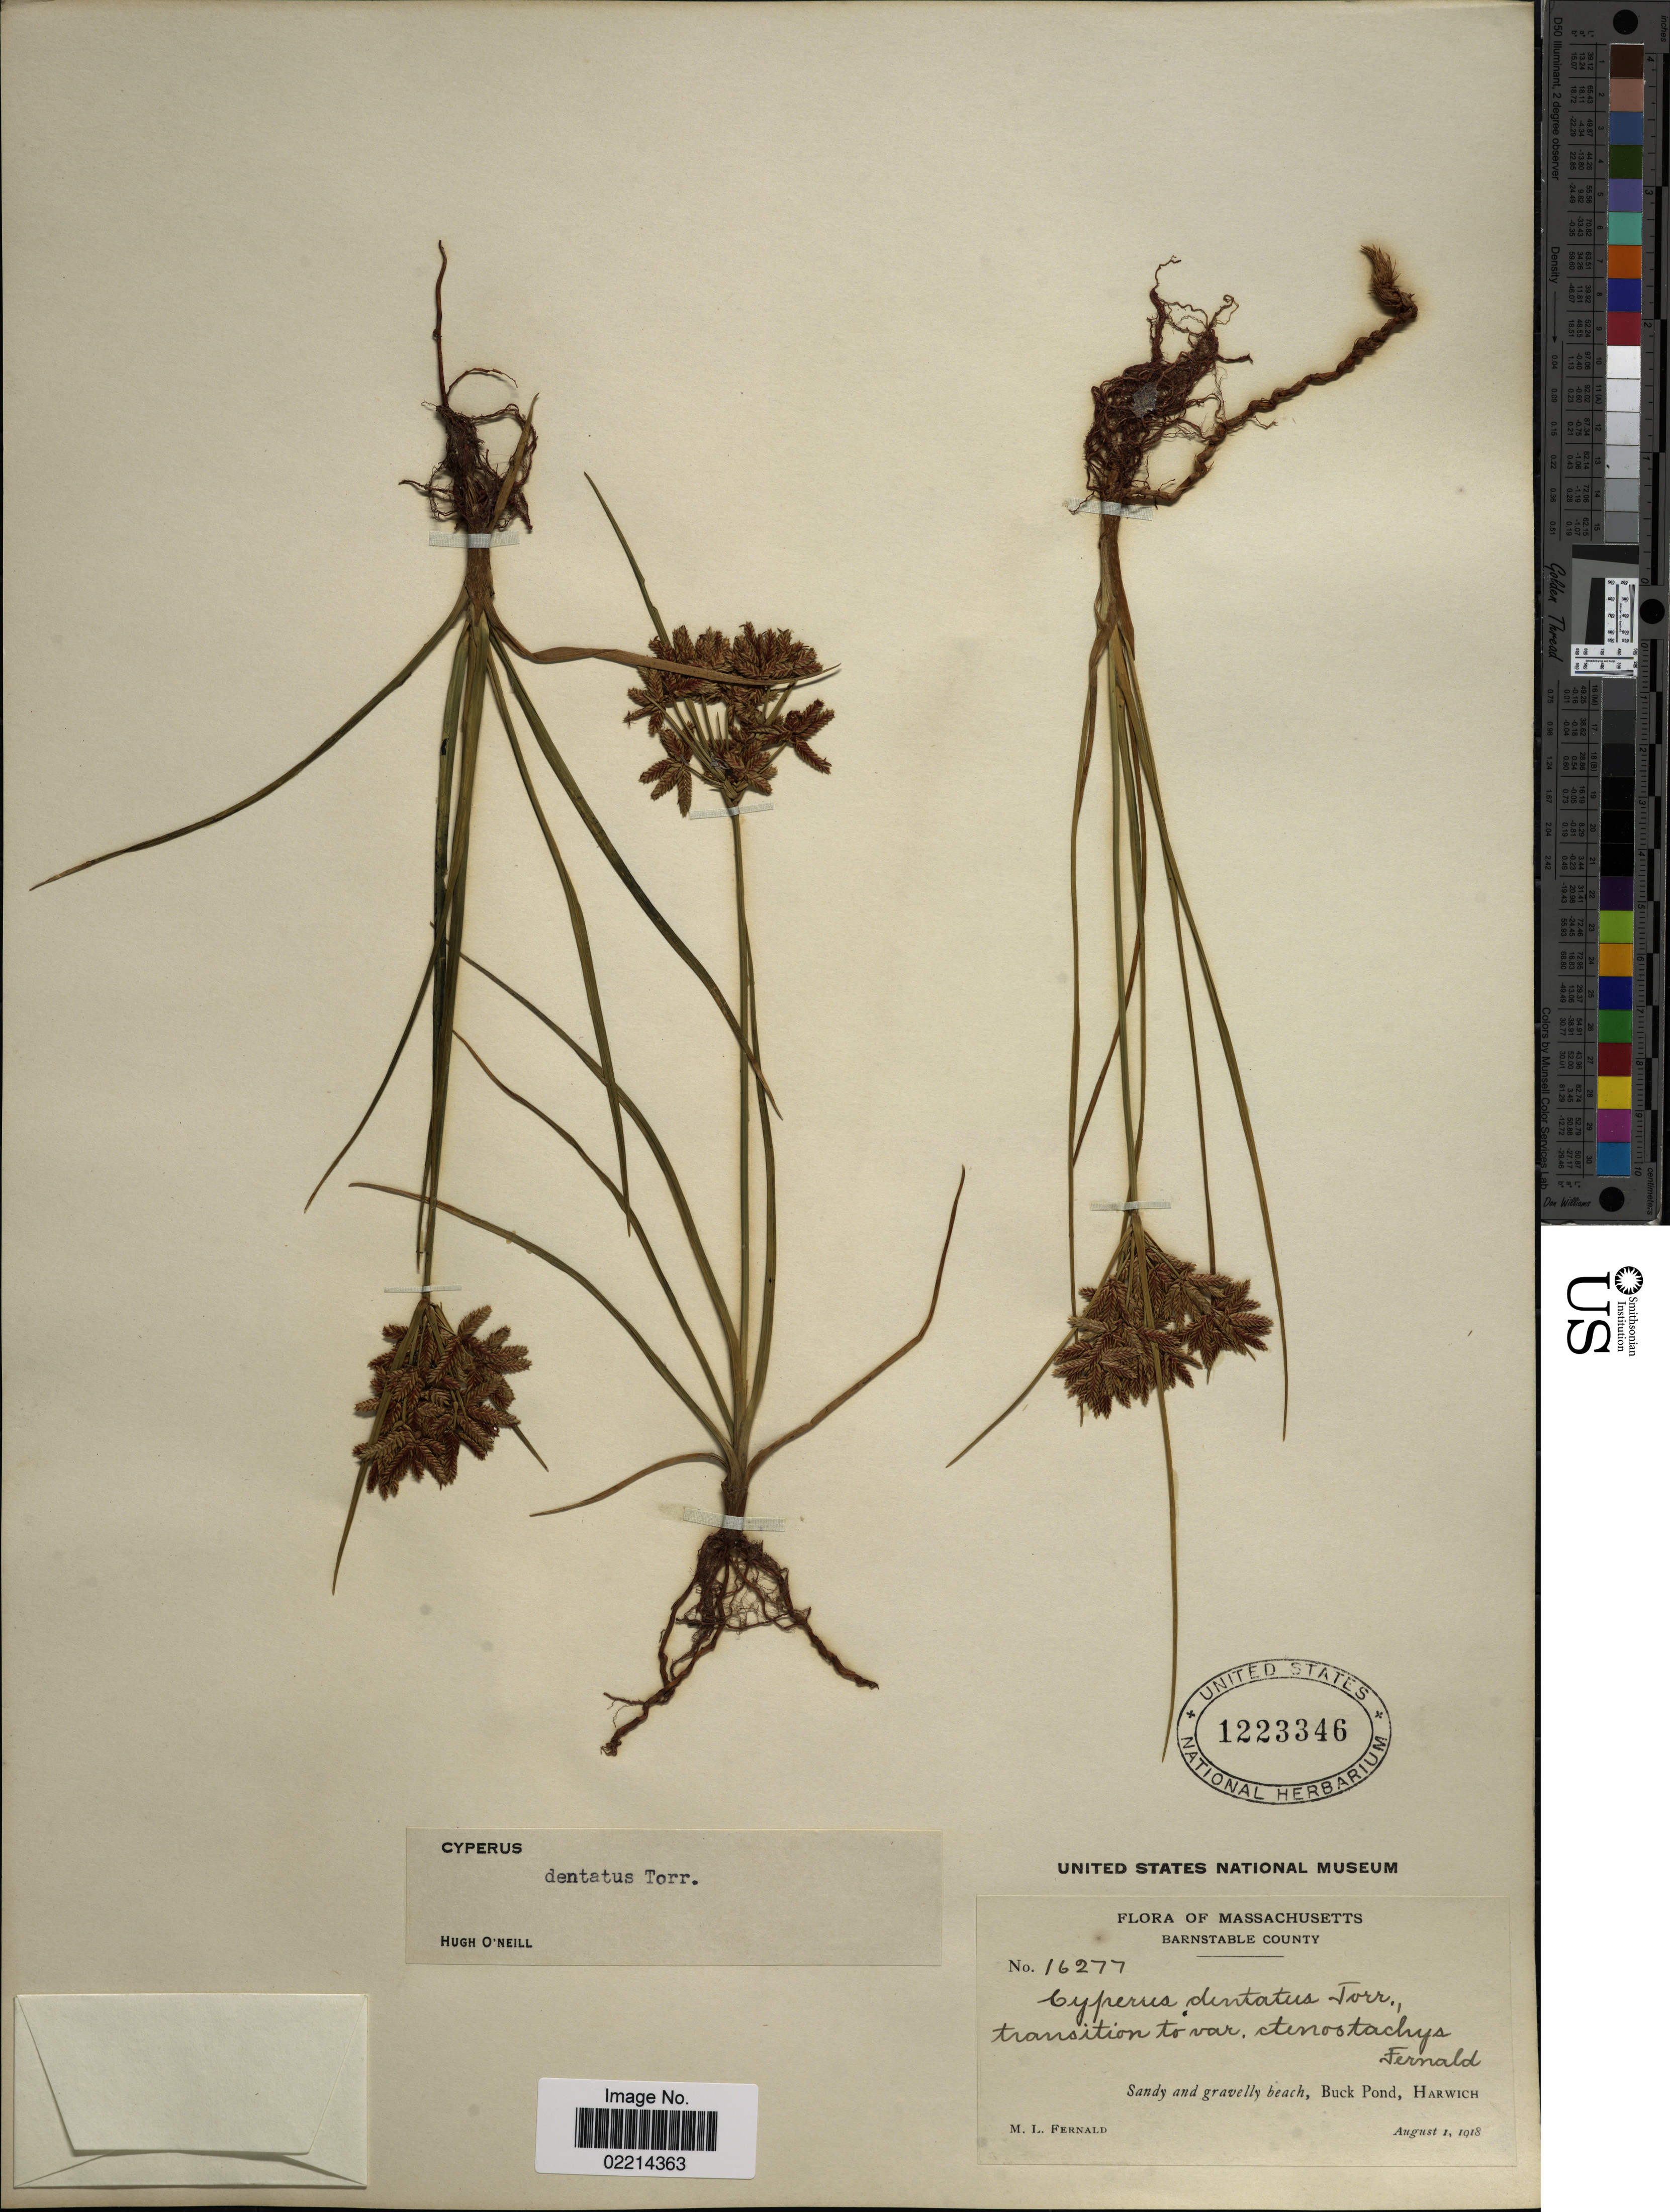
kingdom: Plantae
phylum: Tracheophyta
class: Liliopsida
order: Poales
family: Cyperaceae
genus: Cyperus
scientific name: Cyperus dentatus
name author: Torr.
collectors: M. L. Fernald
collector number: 16277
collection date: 1918-08-01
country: United States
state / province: Massachusetts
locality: Barnstable County, Sandy and gravelly beach, Buck Pond, Harwich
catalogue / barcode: US 1223346